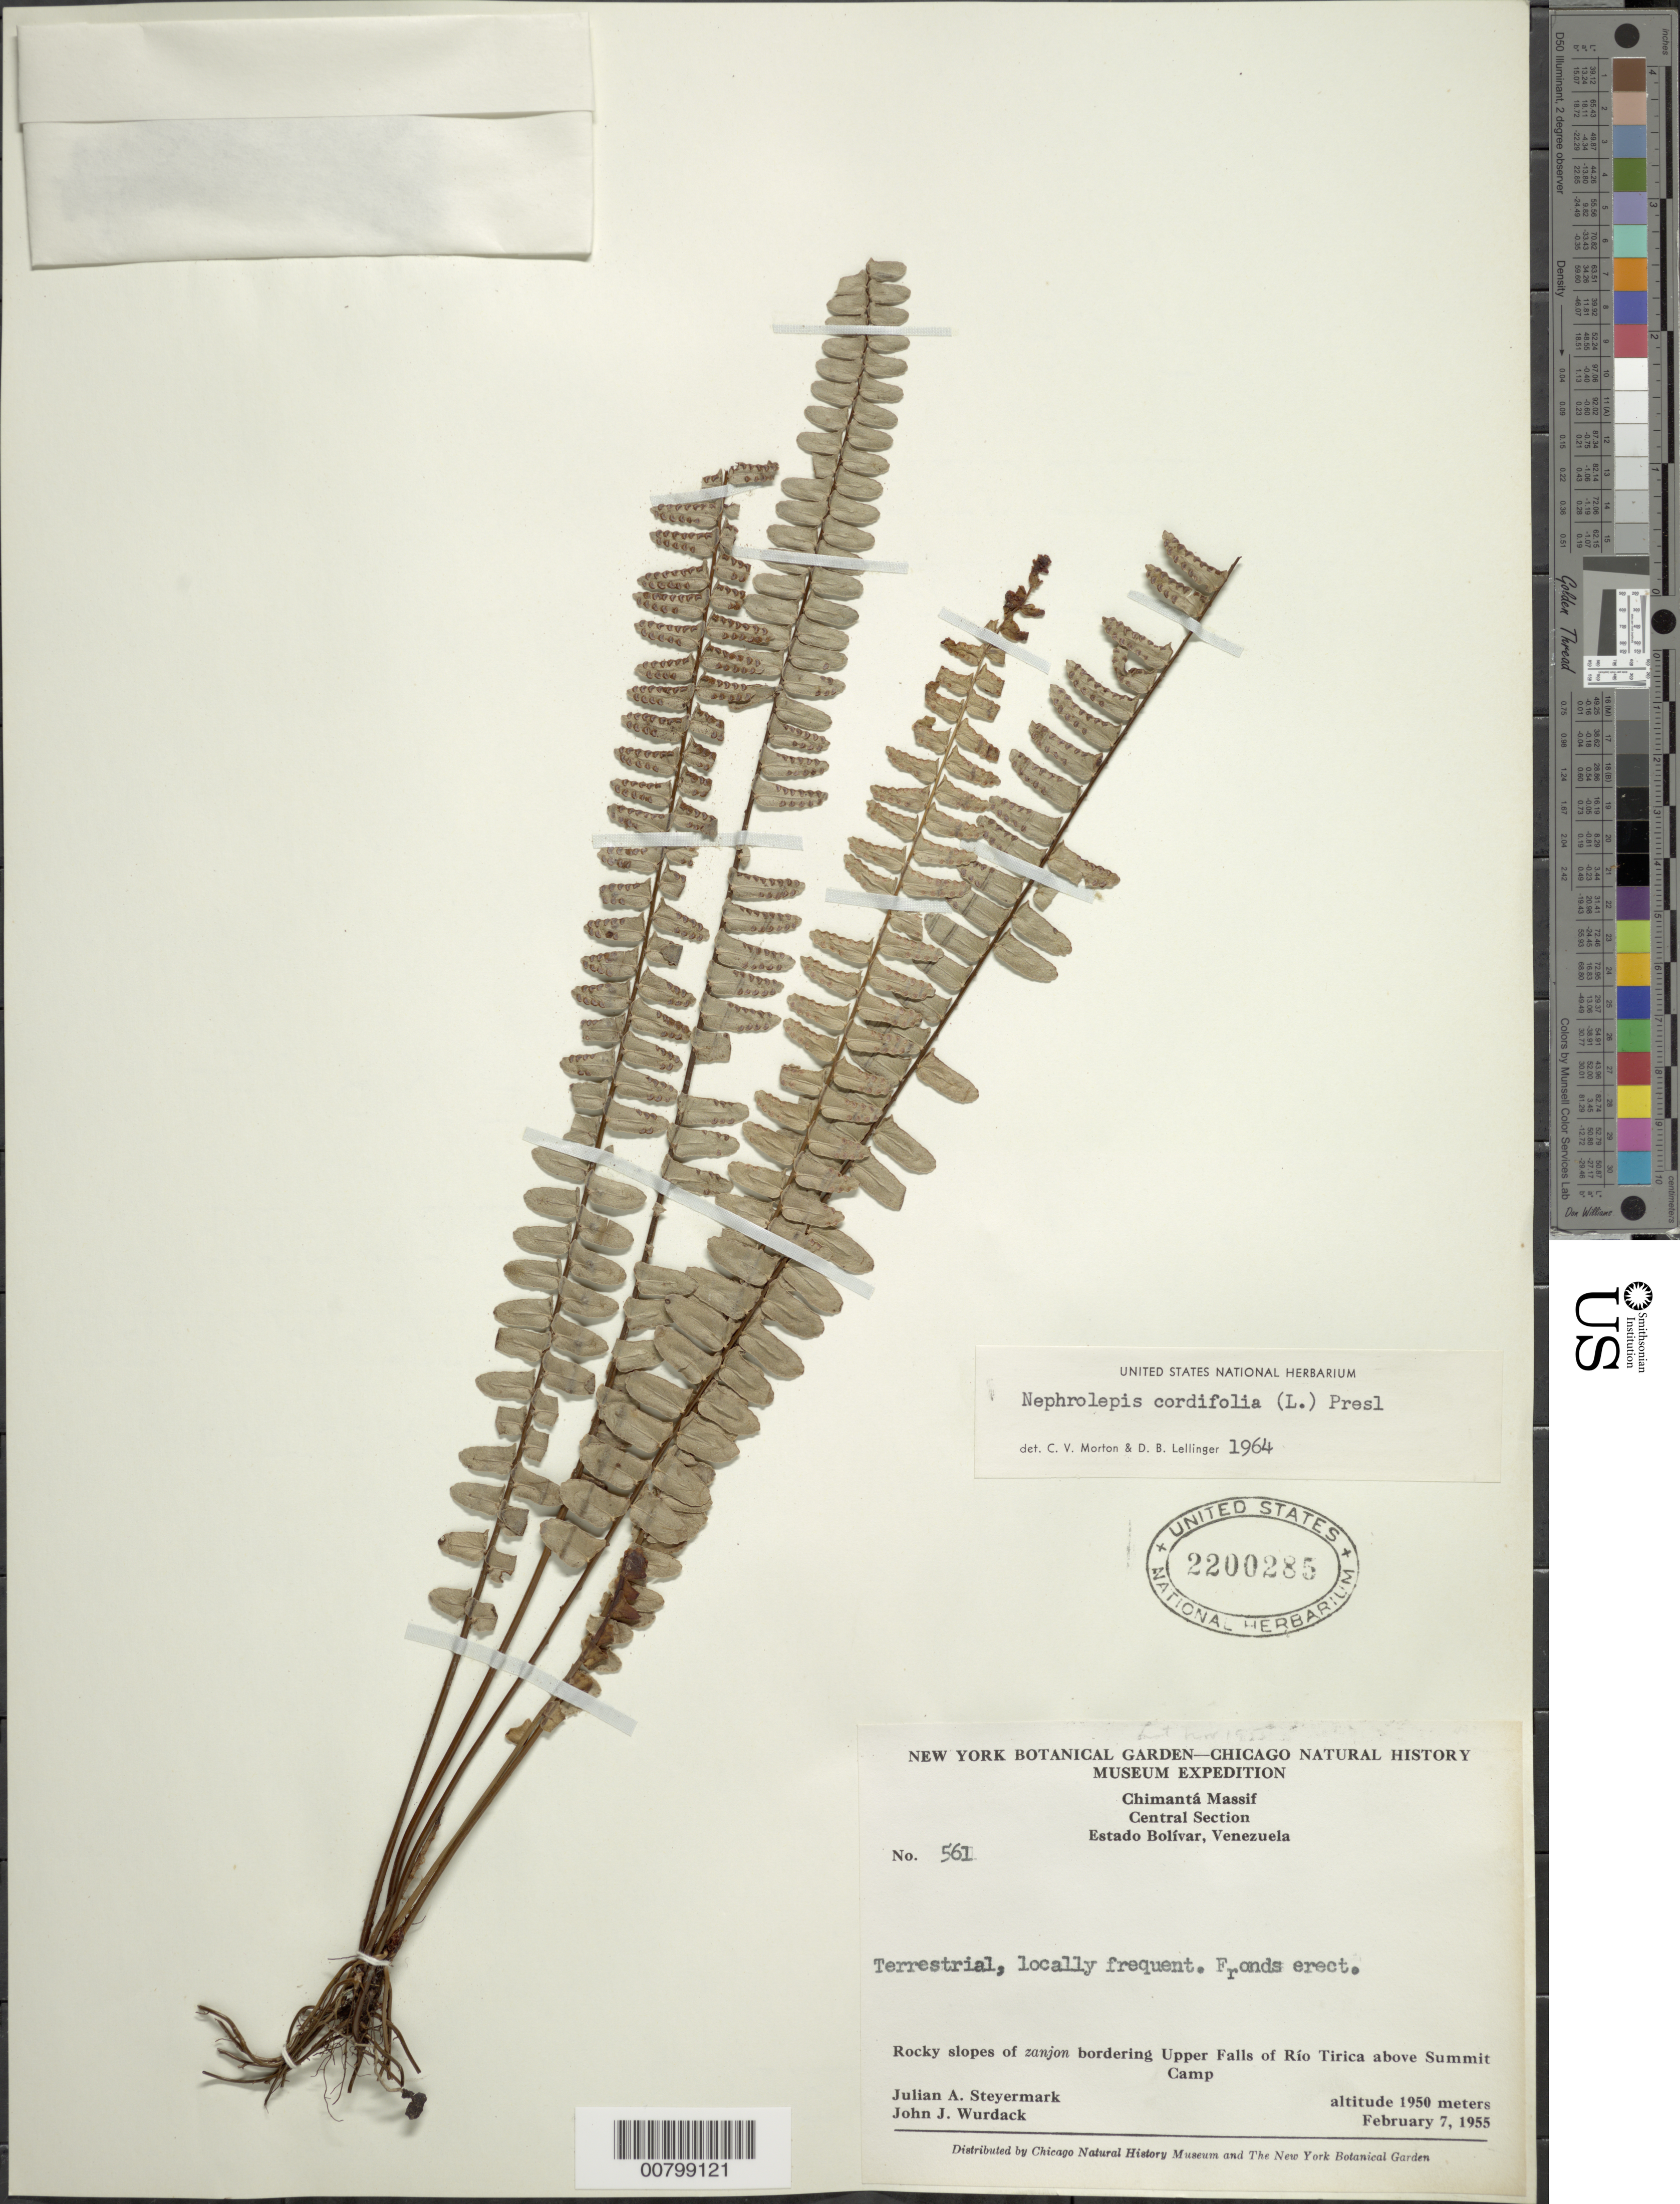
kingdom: Plantae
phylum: Tracheophyta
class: Polypodiopsida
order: Polypodiales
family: Nephrolepidaceae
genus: Nephrolepis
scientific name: Nephrolepis cordifolia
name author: (L.) C. Presl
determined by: Morton, C. V.; Lellinger, D. B.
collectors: J. Steyermark & J. J. Wurdack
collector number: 55 561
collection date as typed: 7-Feb-55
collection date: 1955-02-07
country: Venezuela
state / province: Bolívar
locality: Chimantá Massif, Upper Falls of Río Tirica above Summit Camp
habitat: Rocky slopes of zanjon bordering river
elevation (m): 1950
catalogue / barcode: US 2200285